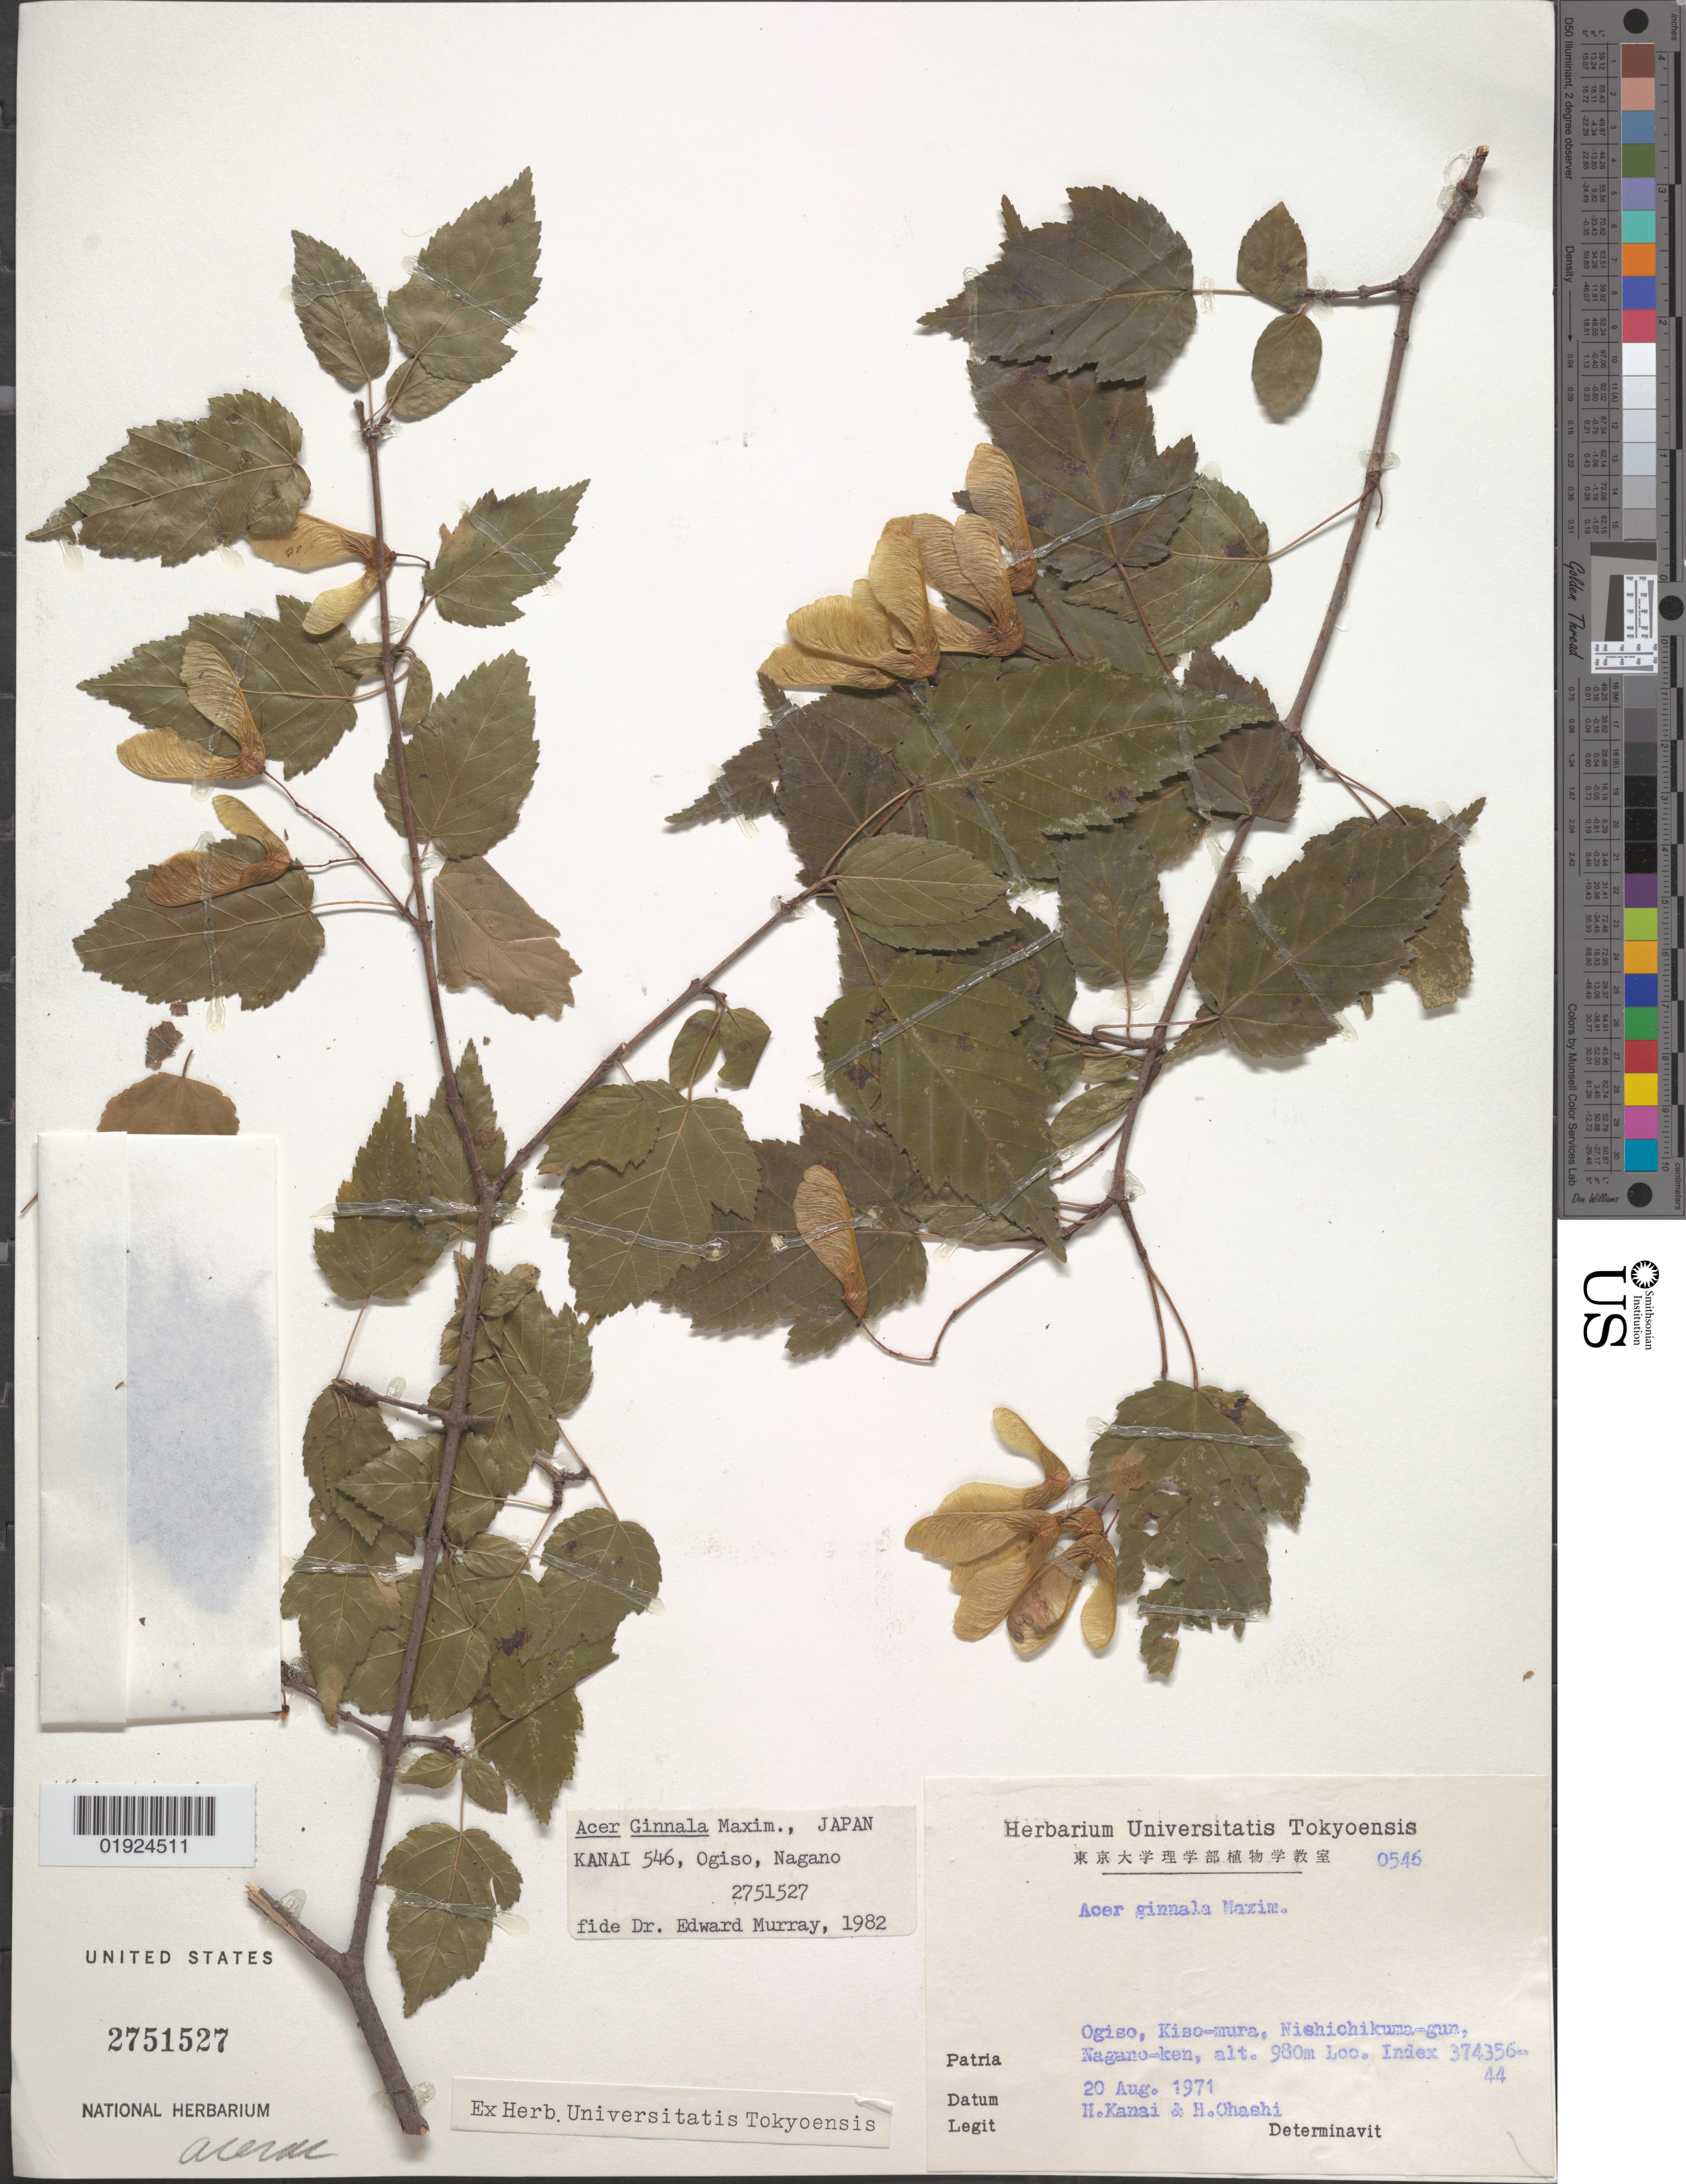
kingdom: Plantae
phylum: Tracheophyta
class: Magnoliopsida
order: Sapindales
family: Sapindaceae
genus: Acer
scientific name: Acer ginnala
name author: Maxim.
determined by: Murray, Edward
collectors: H. Kanai & H. Ohashi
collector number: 546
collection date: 1971-08-20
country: Japan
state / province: Nagano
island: Honshu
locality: Ogiso, Kiso-mura, Nishichikuma-gun, Nagano-ken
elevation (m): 980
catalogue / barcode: US 2751527